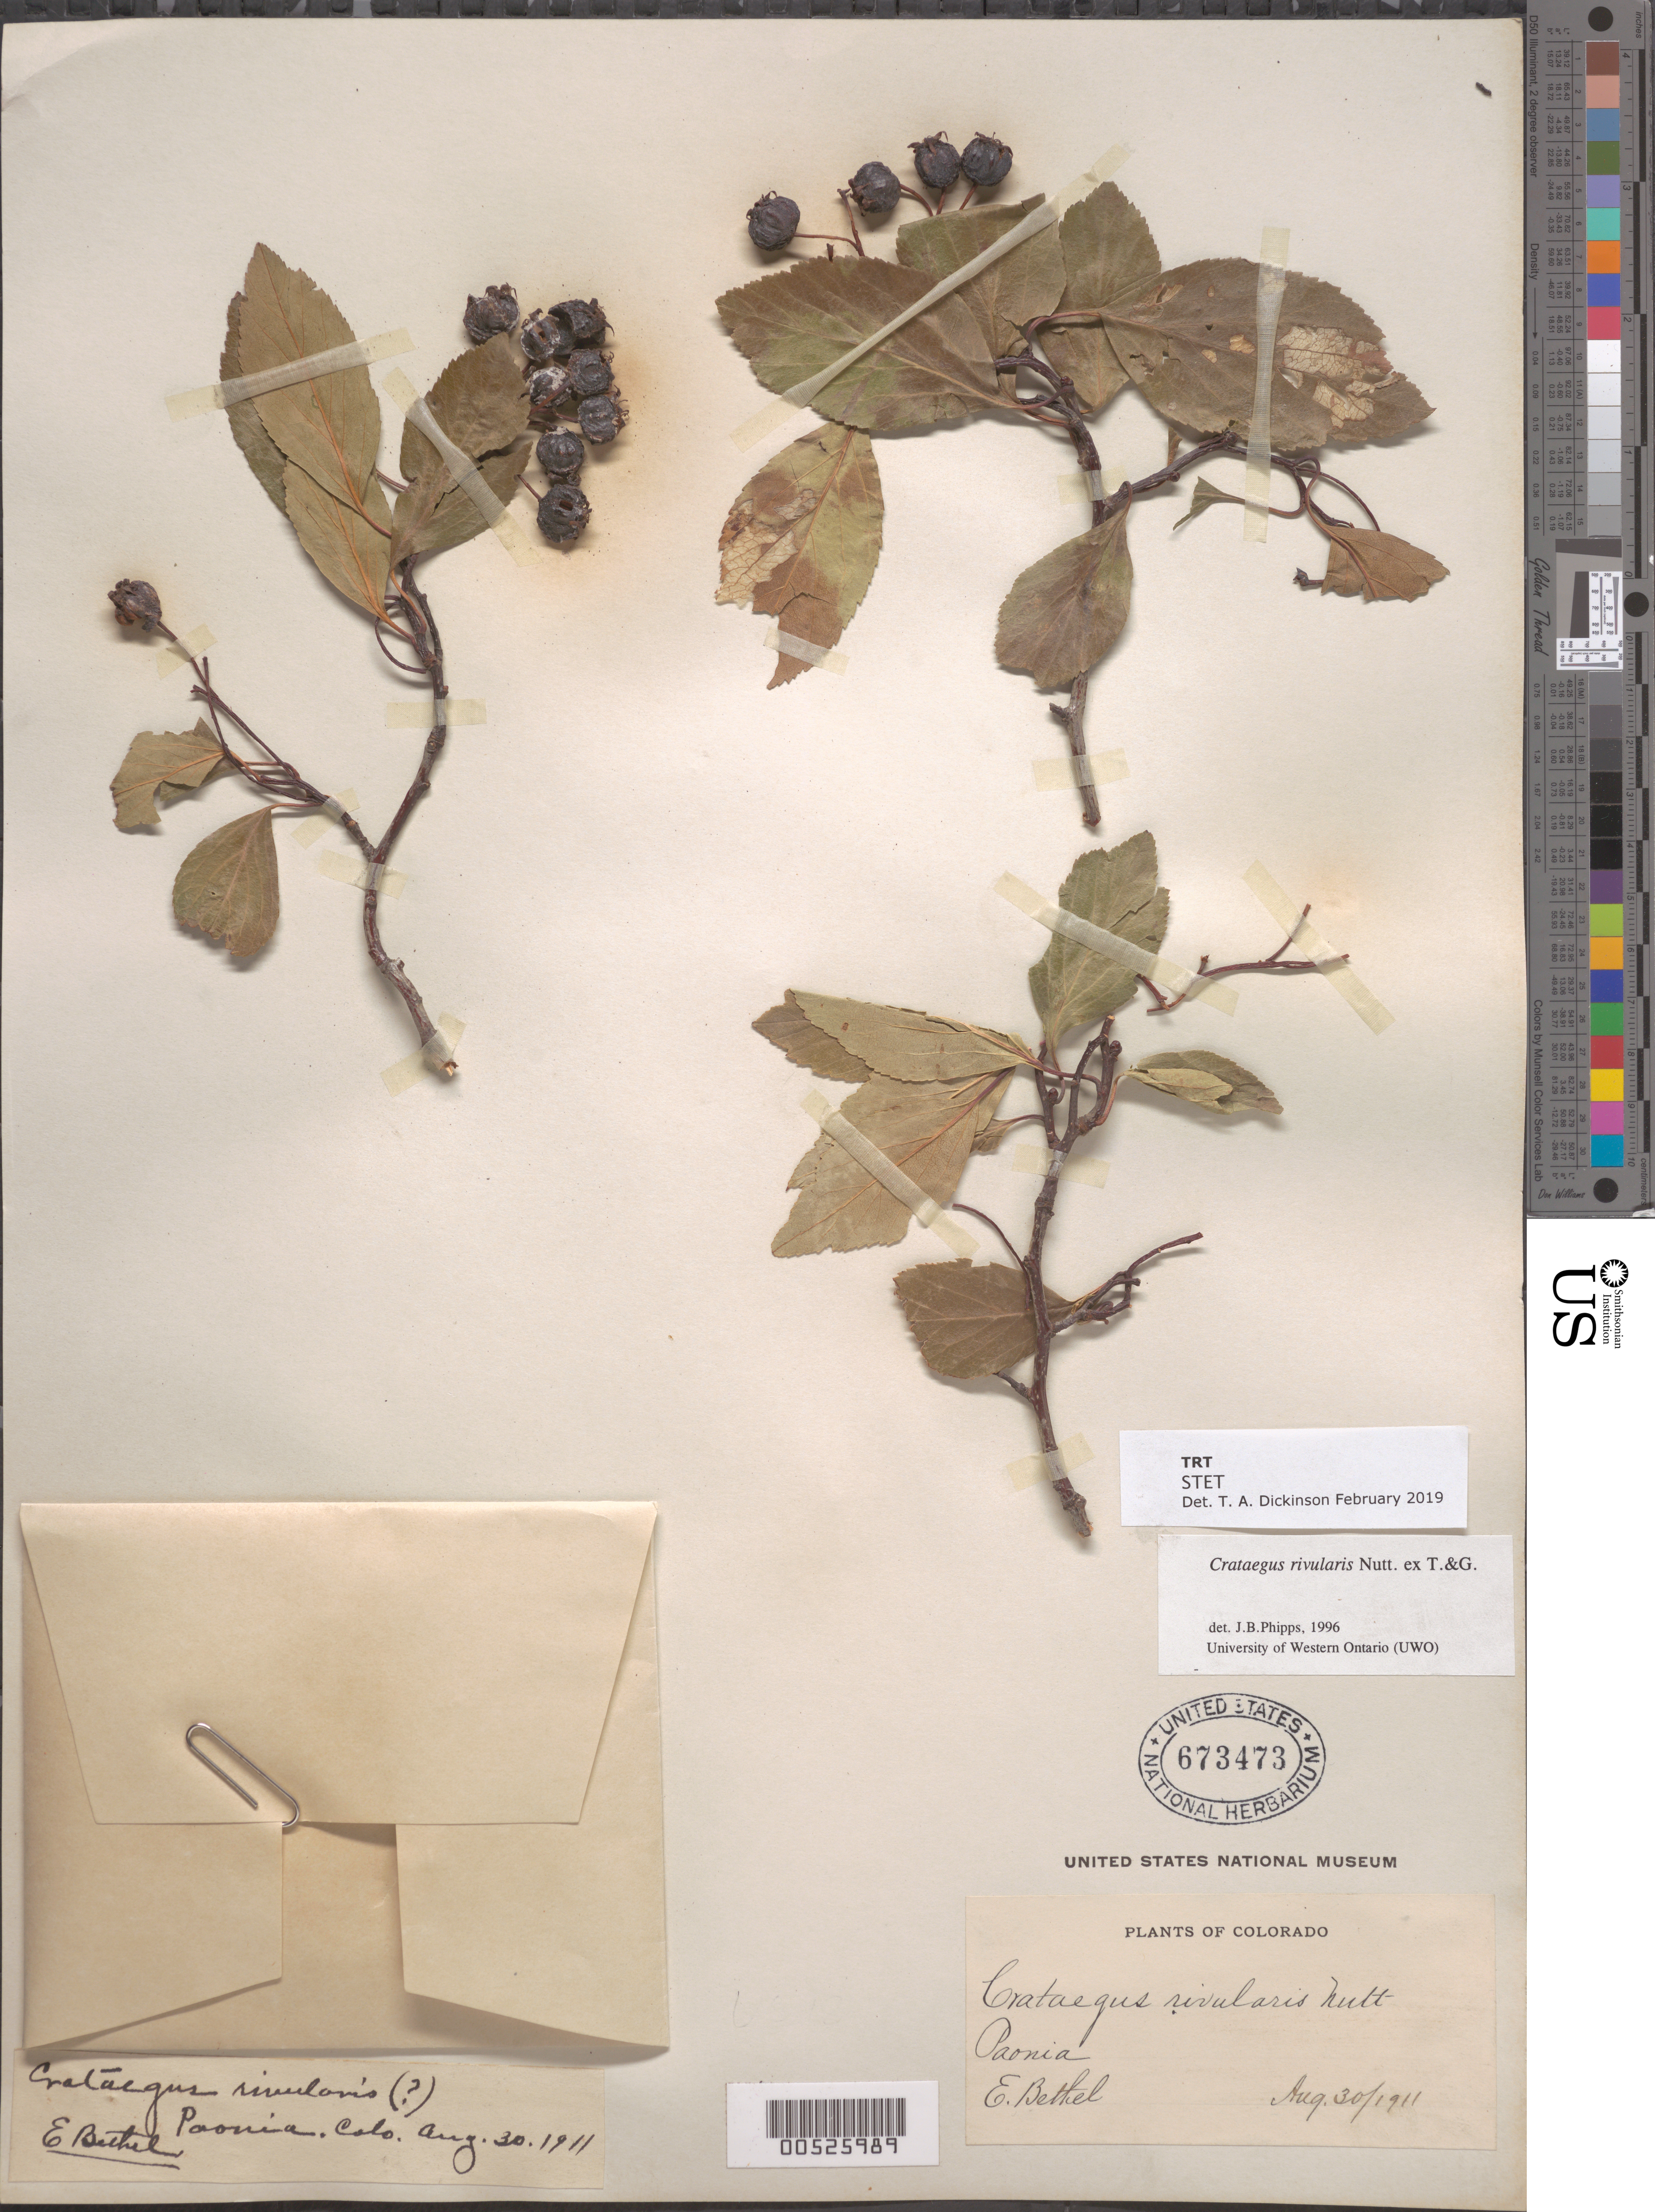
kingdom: Plantae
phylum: Tracheophyta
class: Magnoliopsida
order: Rosales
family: Rosaceae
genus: Crataegus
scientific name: Crataegus rivularis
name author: Nutt.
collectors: E. Bethel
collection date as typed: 30 Aug 1911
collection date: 1911-08-30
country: United States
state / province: Colorado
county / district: Delta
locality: Paonia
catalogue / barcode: US 673473